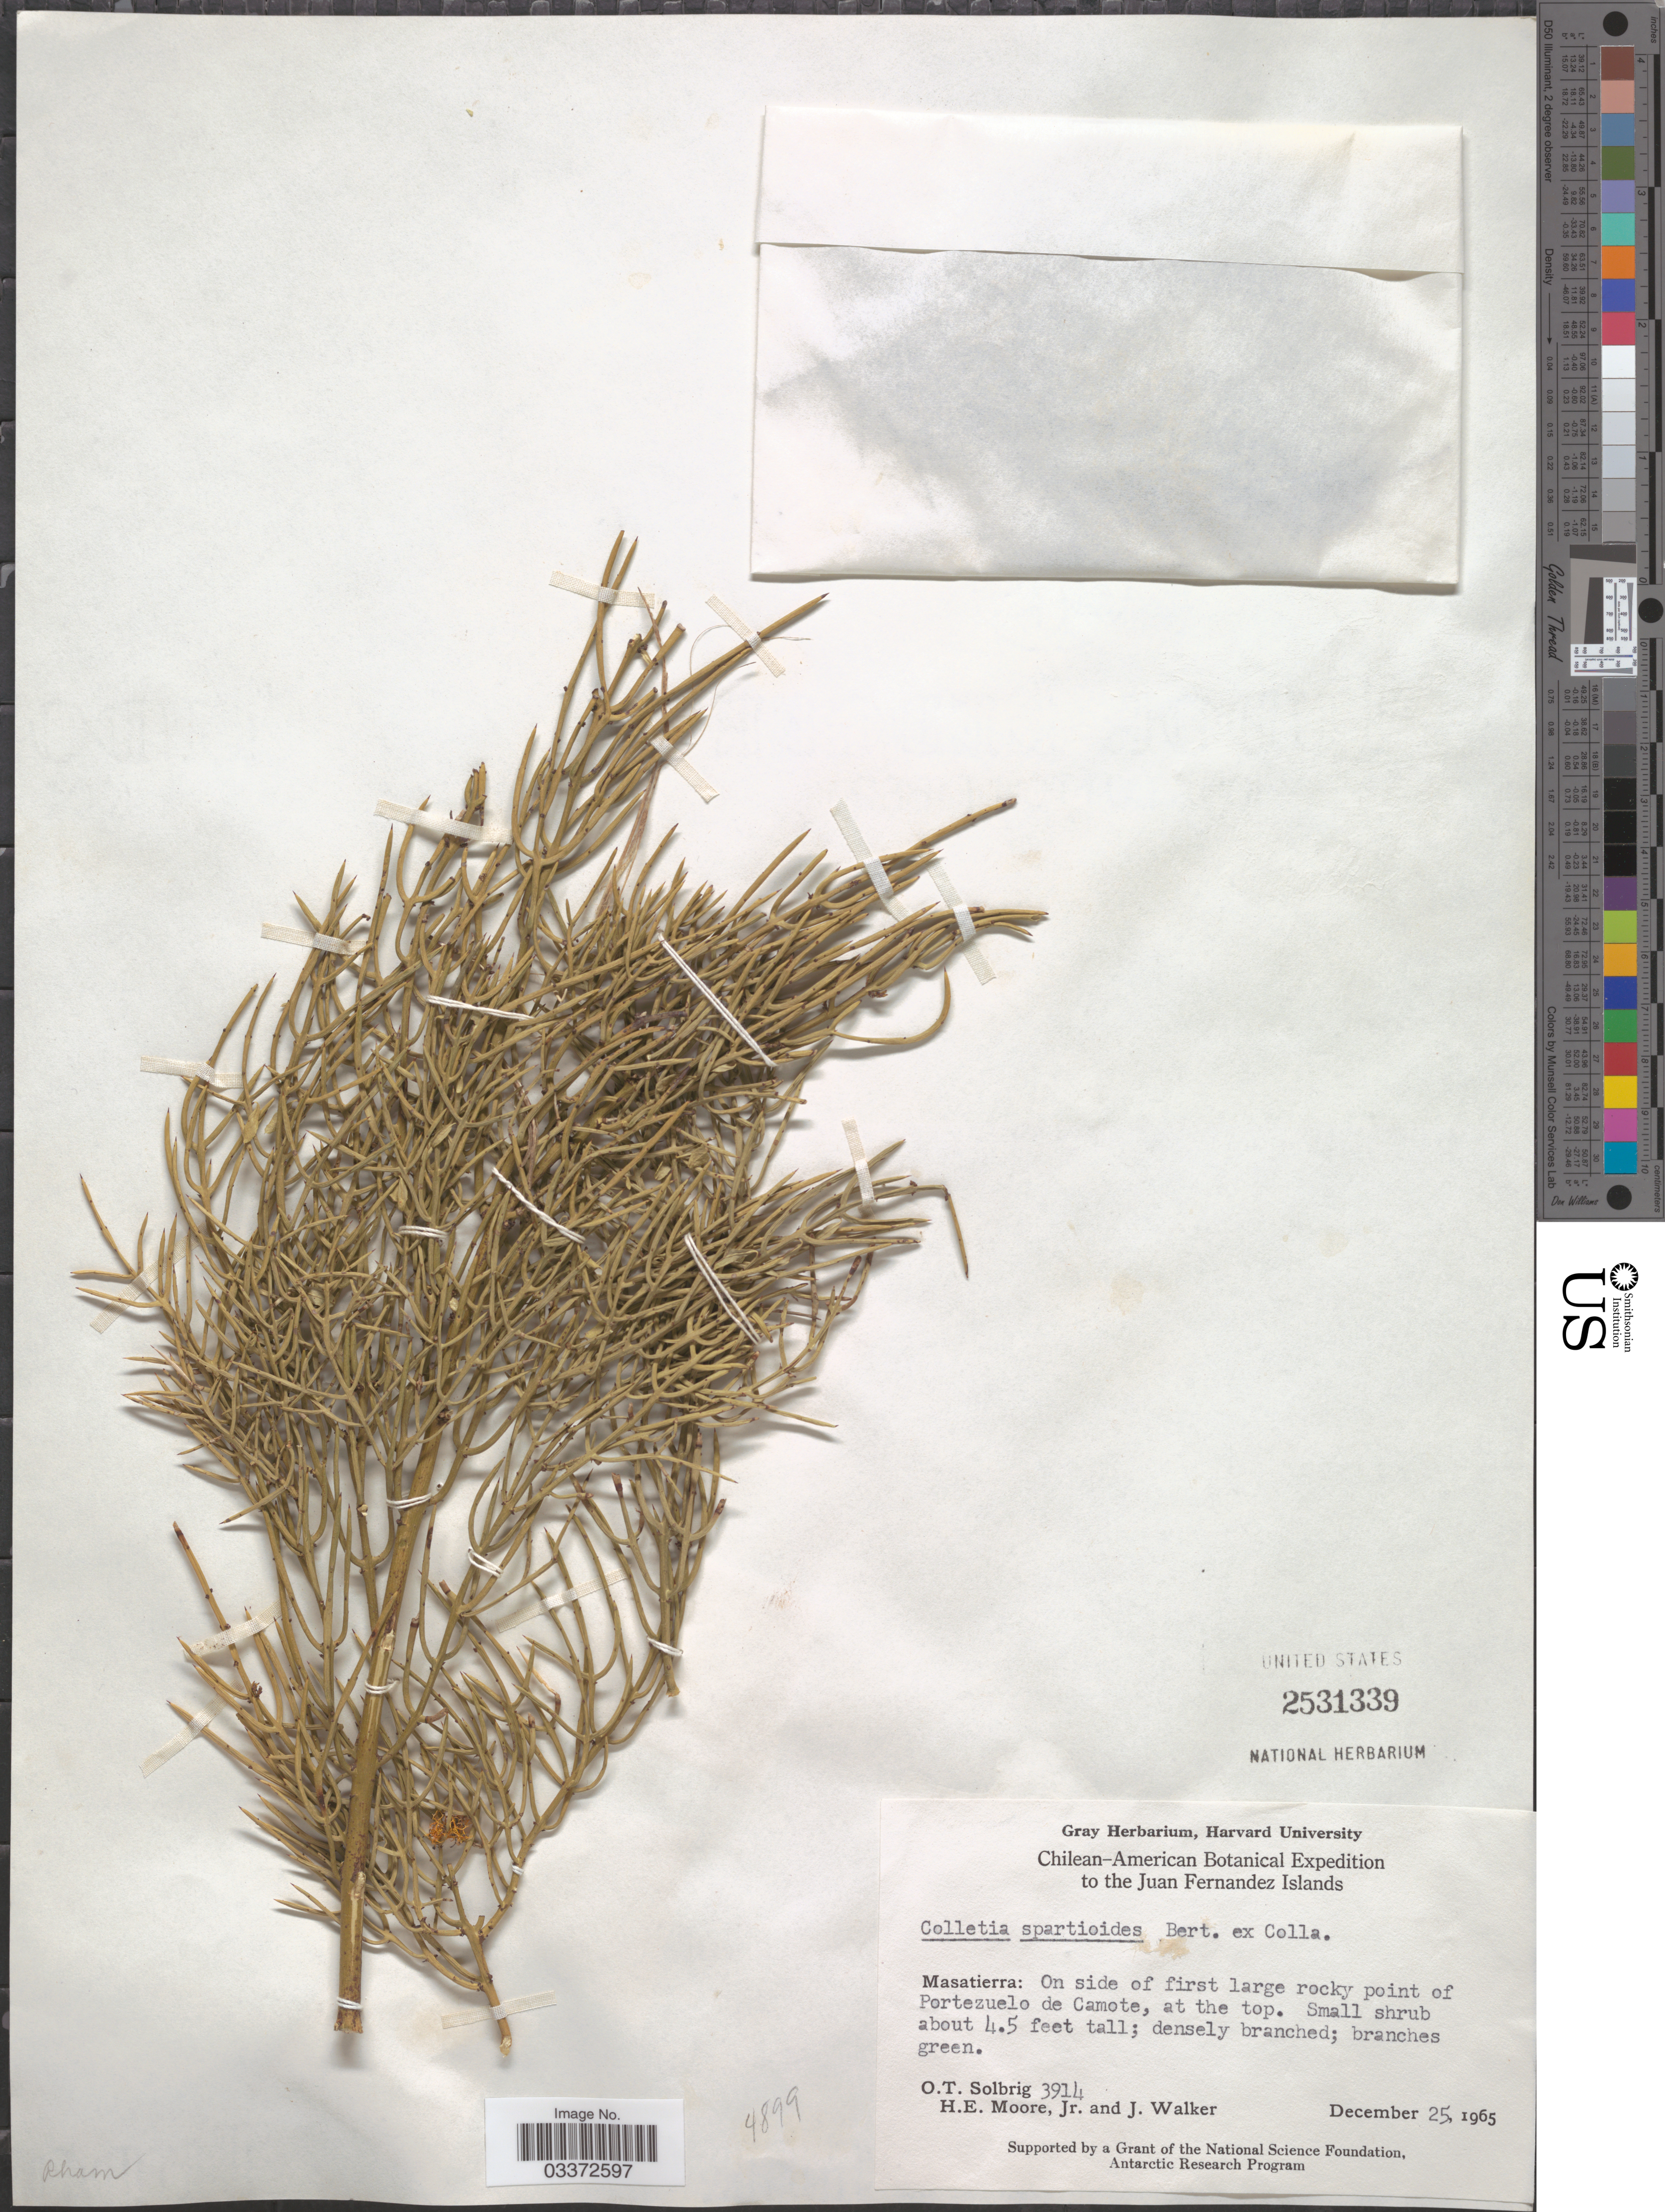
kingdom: Plantae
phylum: Tracheophyta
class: Magnoliopsida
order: Rosales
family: Rhamnaceae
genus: Colletia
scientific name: Colletia spartioides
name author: Bertero ex Colla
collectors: O. T. Solbrig, H. Moore & J. Walker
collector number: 3914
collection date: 1965-12-25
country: Chile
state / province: Valparaíso (V)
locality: The Juan Fernandez Islands. Masatierra: On side of first large rocky point of Portezuelo de Camote, at the top.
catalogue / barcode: US 2531339